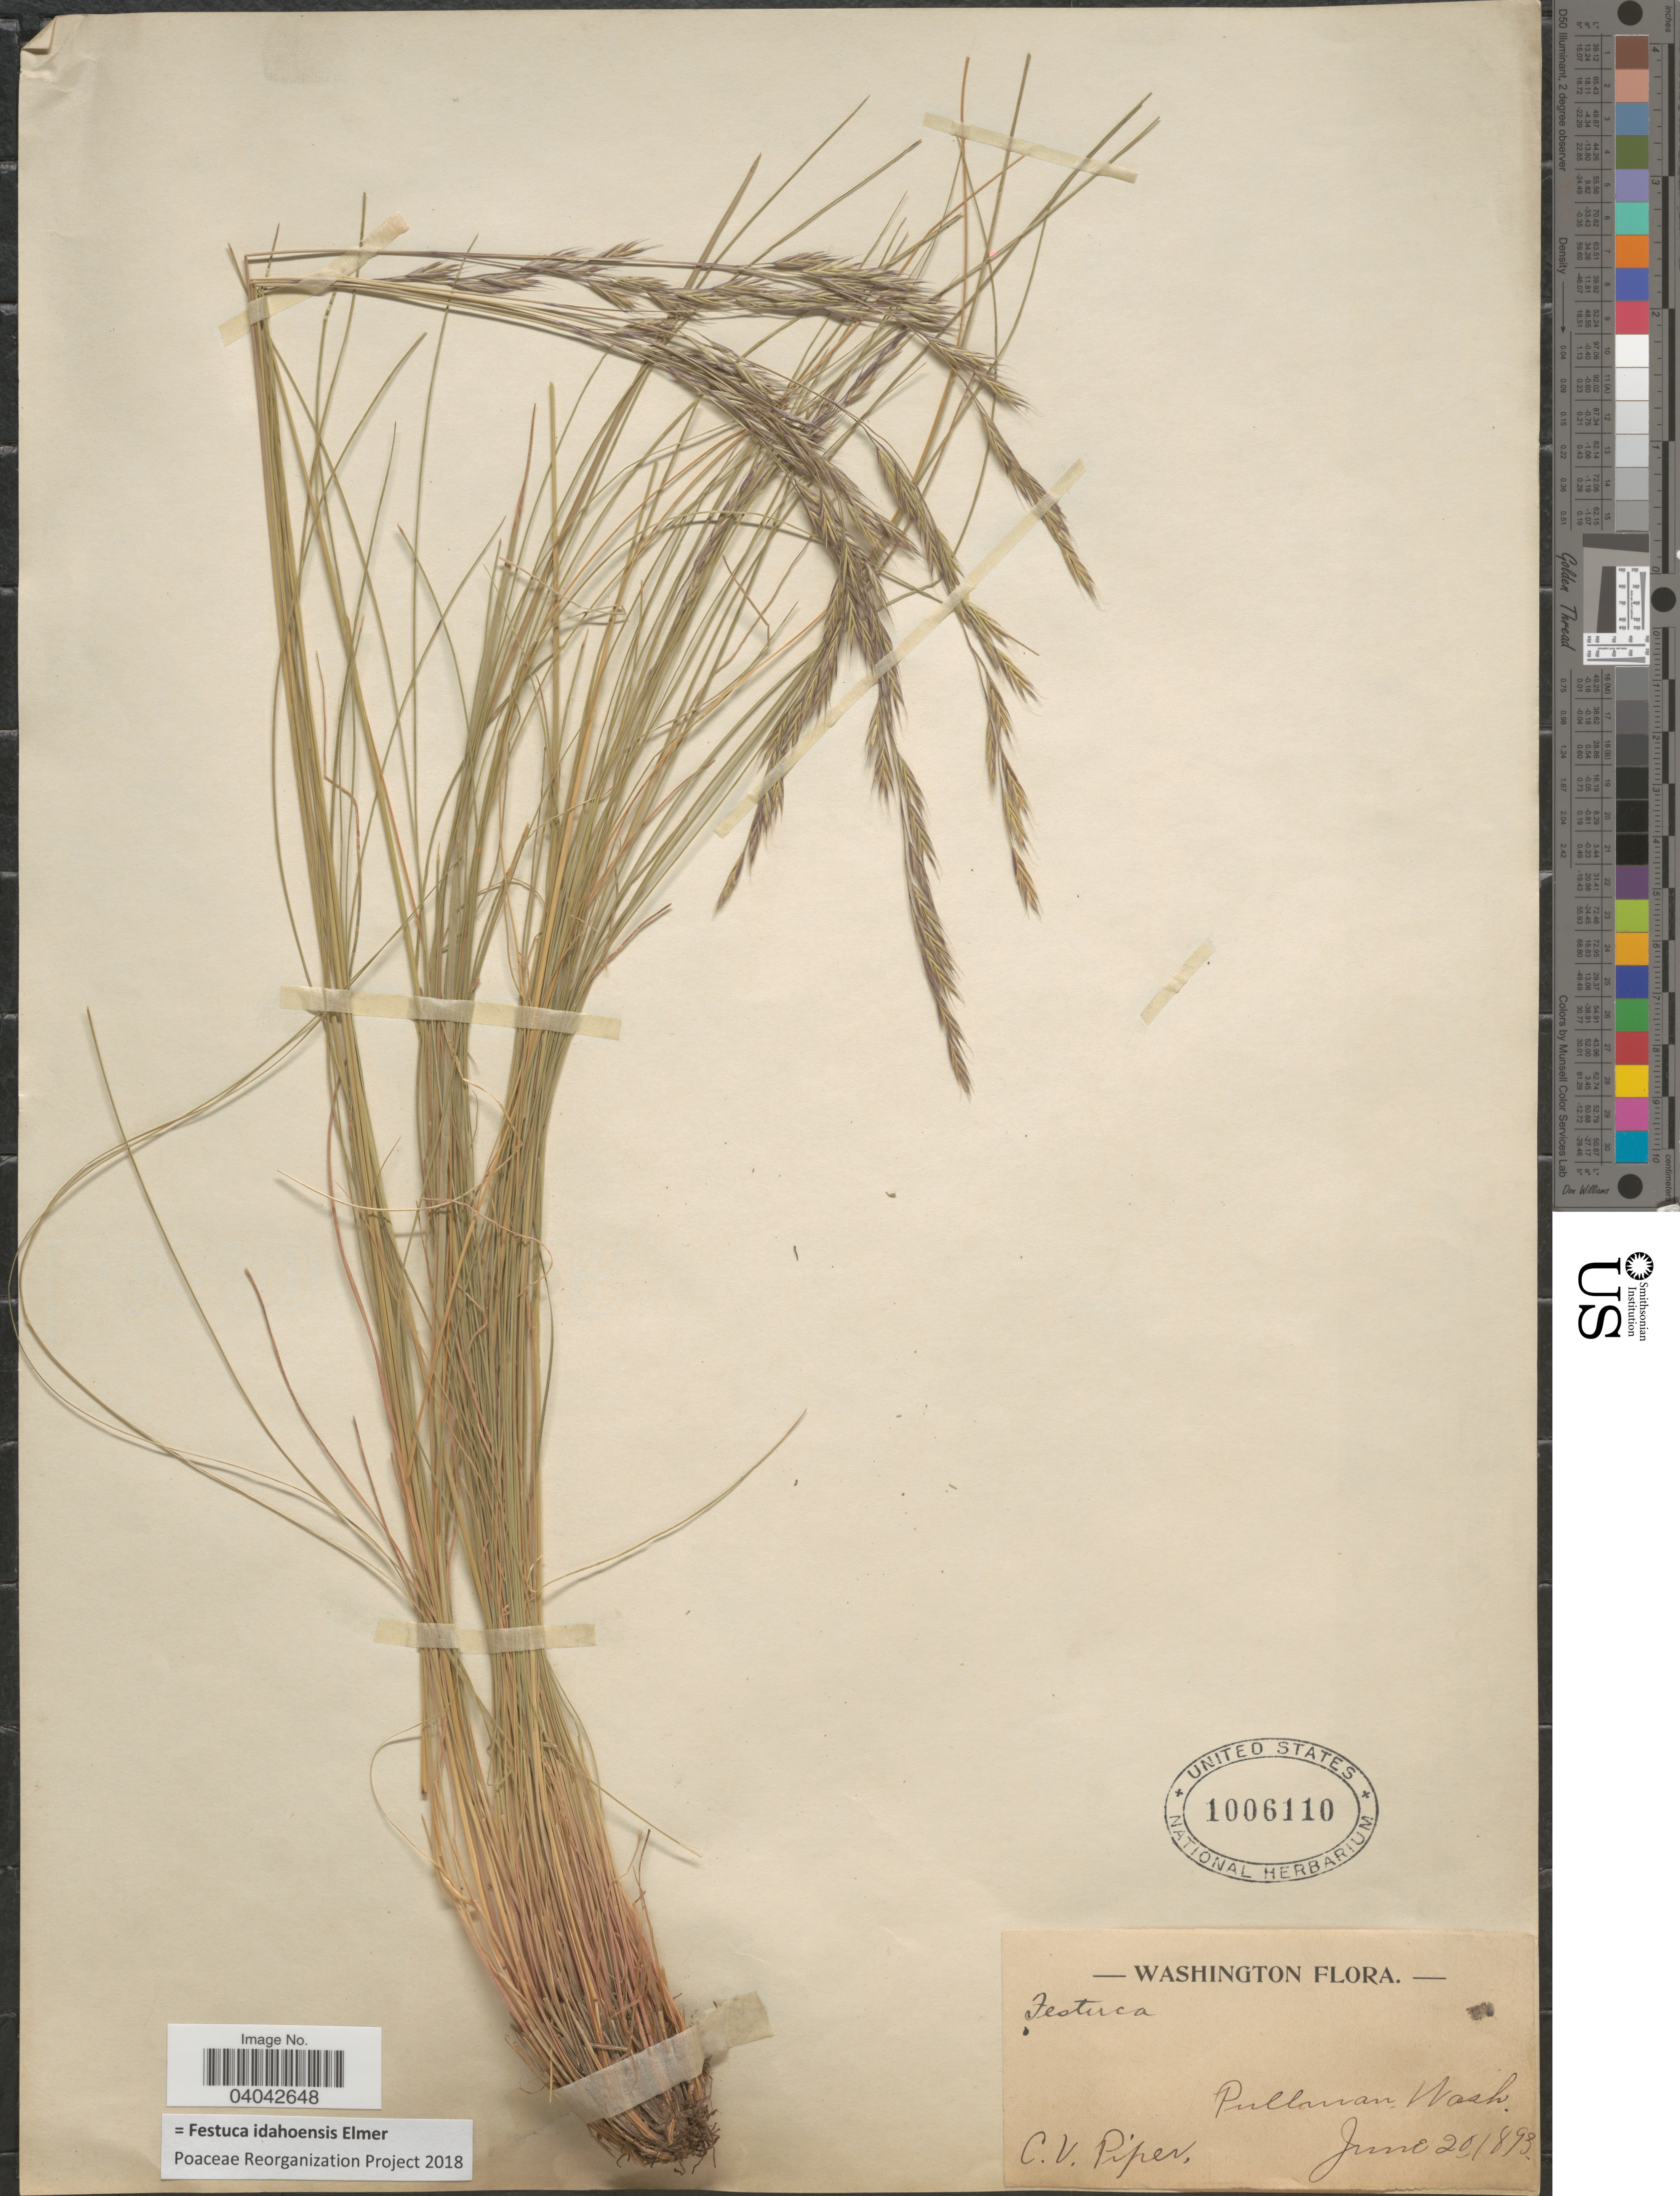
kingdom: Plantae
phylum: Tracheophyta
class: Liliopsida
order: Poales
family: Poaceae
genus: Festuca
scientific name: Festuca idahoensis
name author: Elmer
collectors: C. V. Piper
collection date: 1893-06-20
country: United States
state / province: Washington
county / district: Whitman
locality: Pullman.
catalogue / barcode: US 1006110